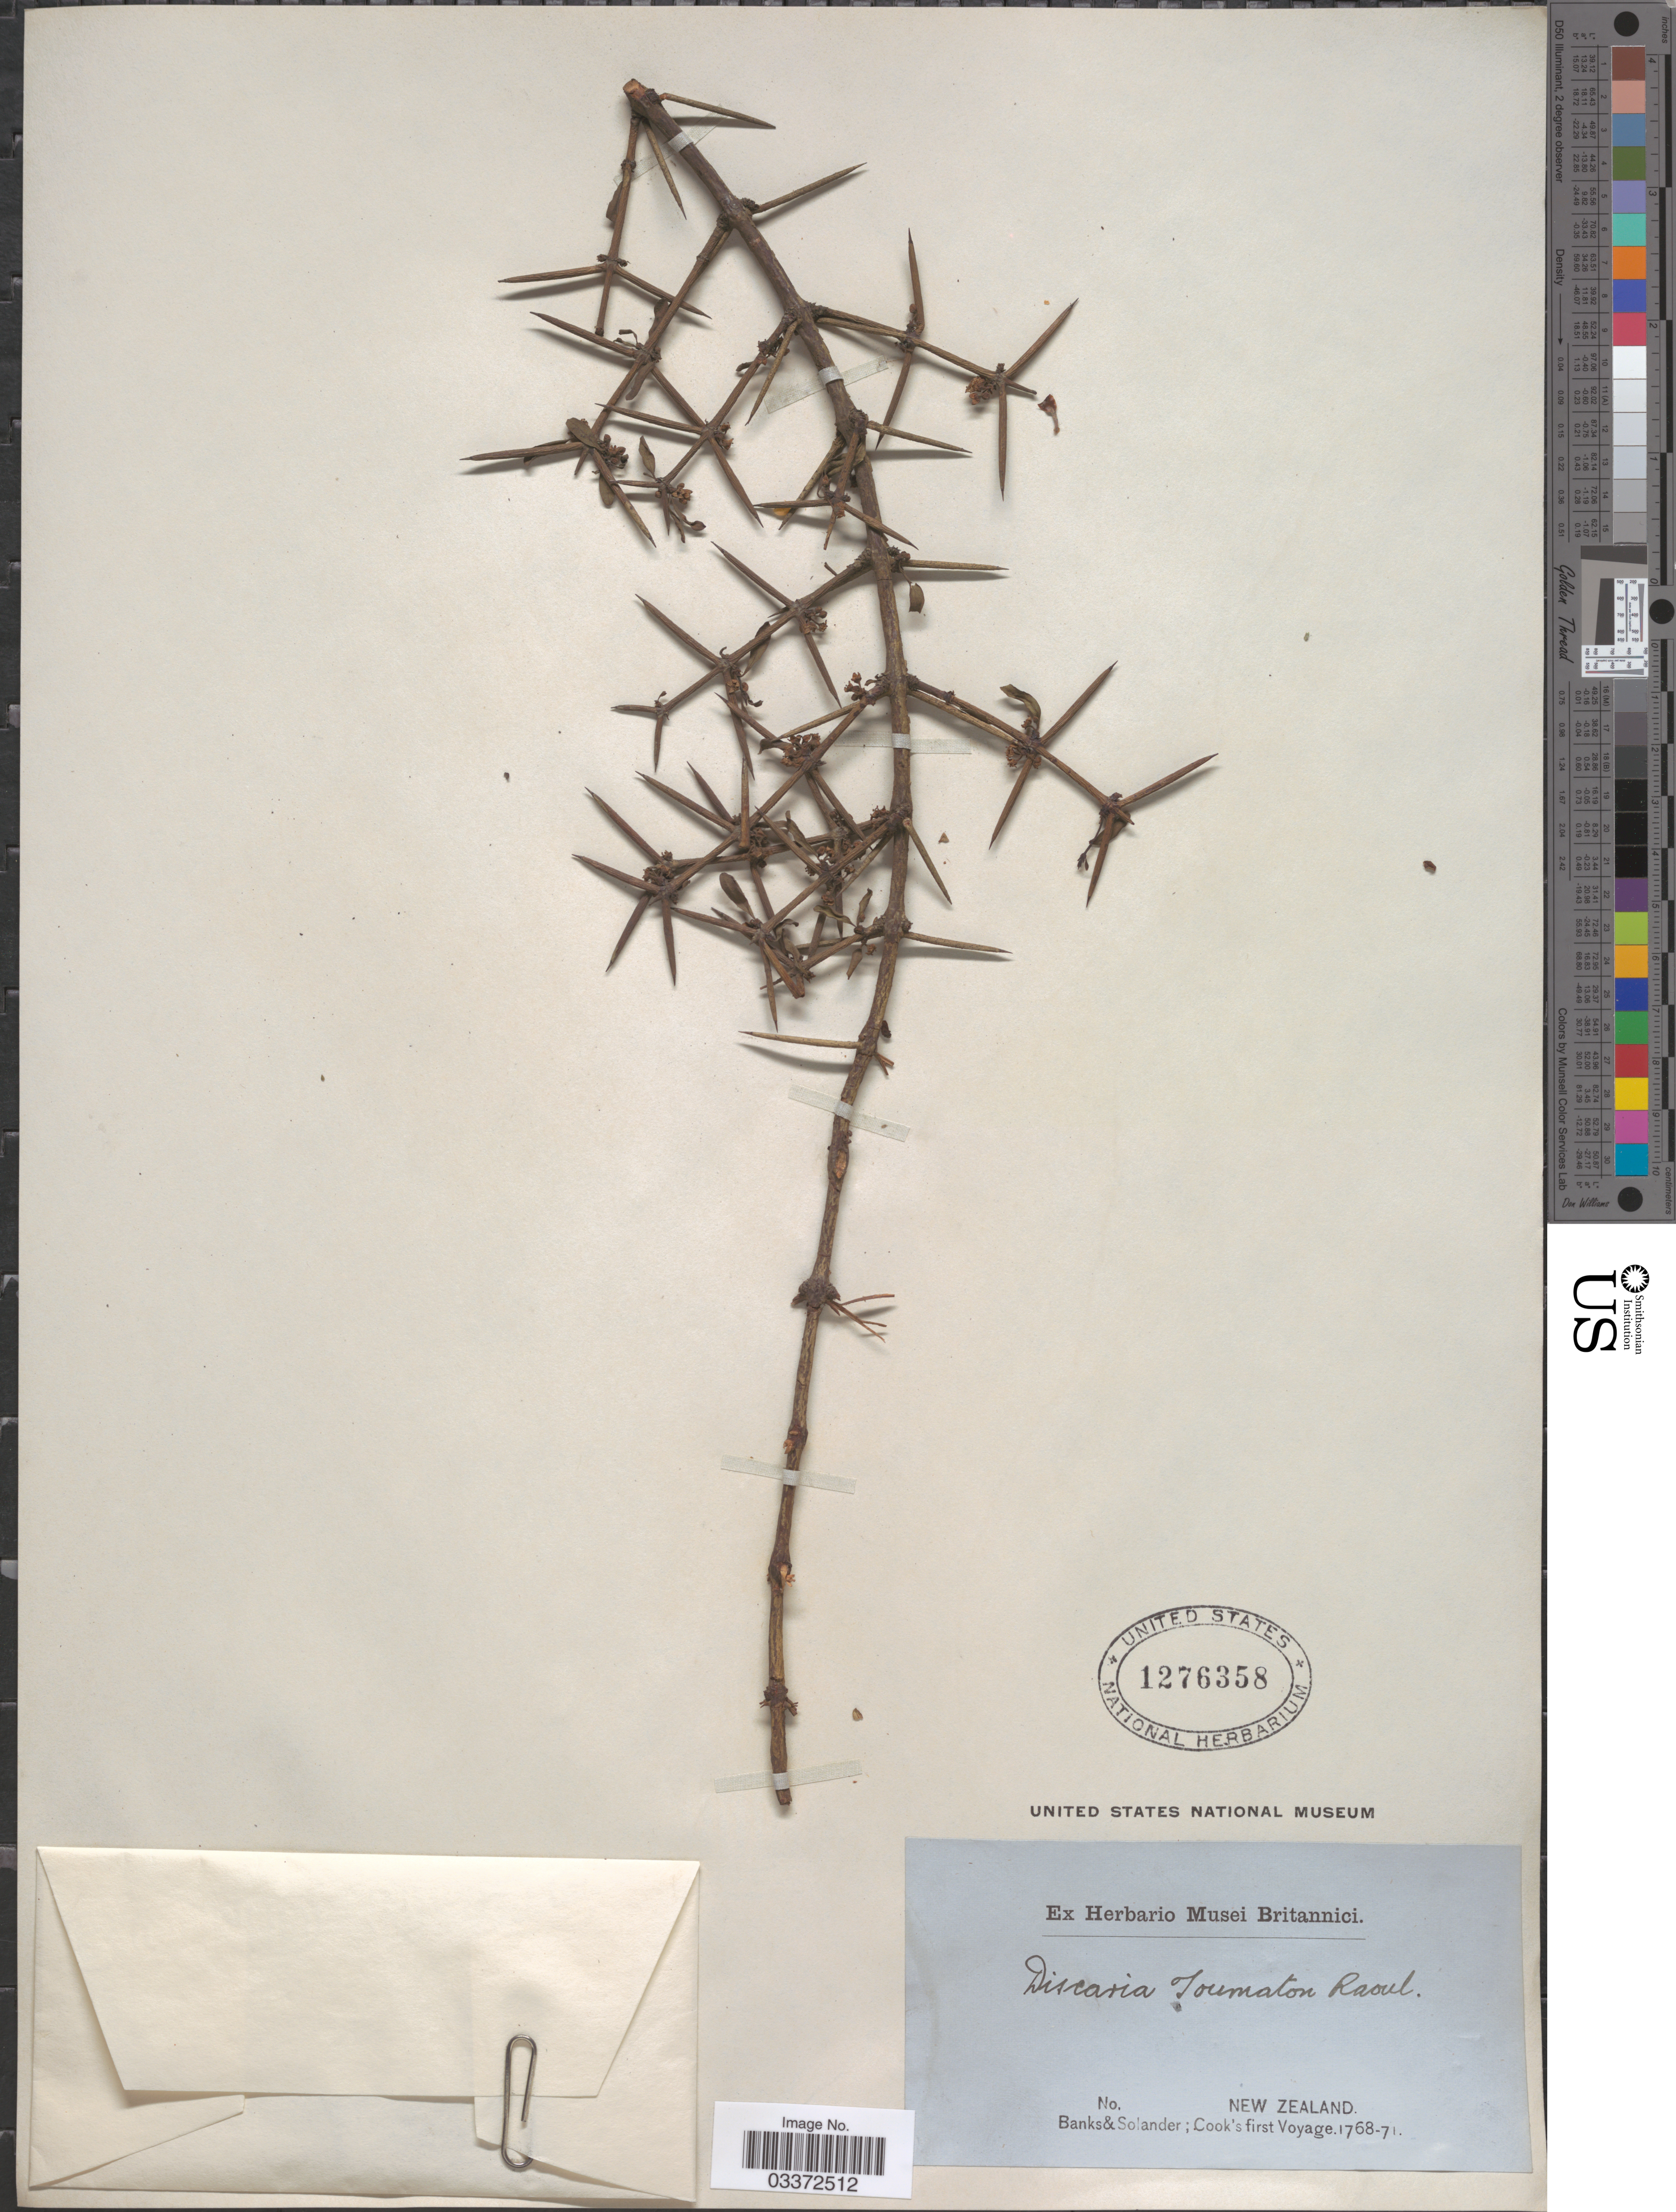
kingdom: Plantae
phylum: Tracheophyta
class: Magnoliopsida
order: Rosales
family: Rhamnaceae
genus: Discaria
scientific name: Discaria toumatou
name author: Raoul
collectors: -- Banks & -- Solander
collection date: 1768/1771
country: New Zealand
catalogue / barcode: US 1276358